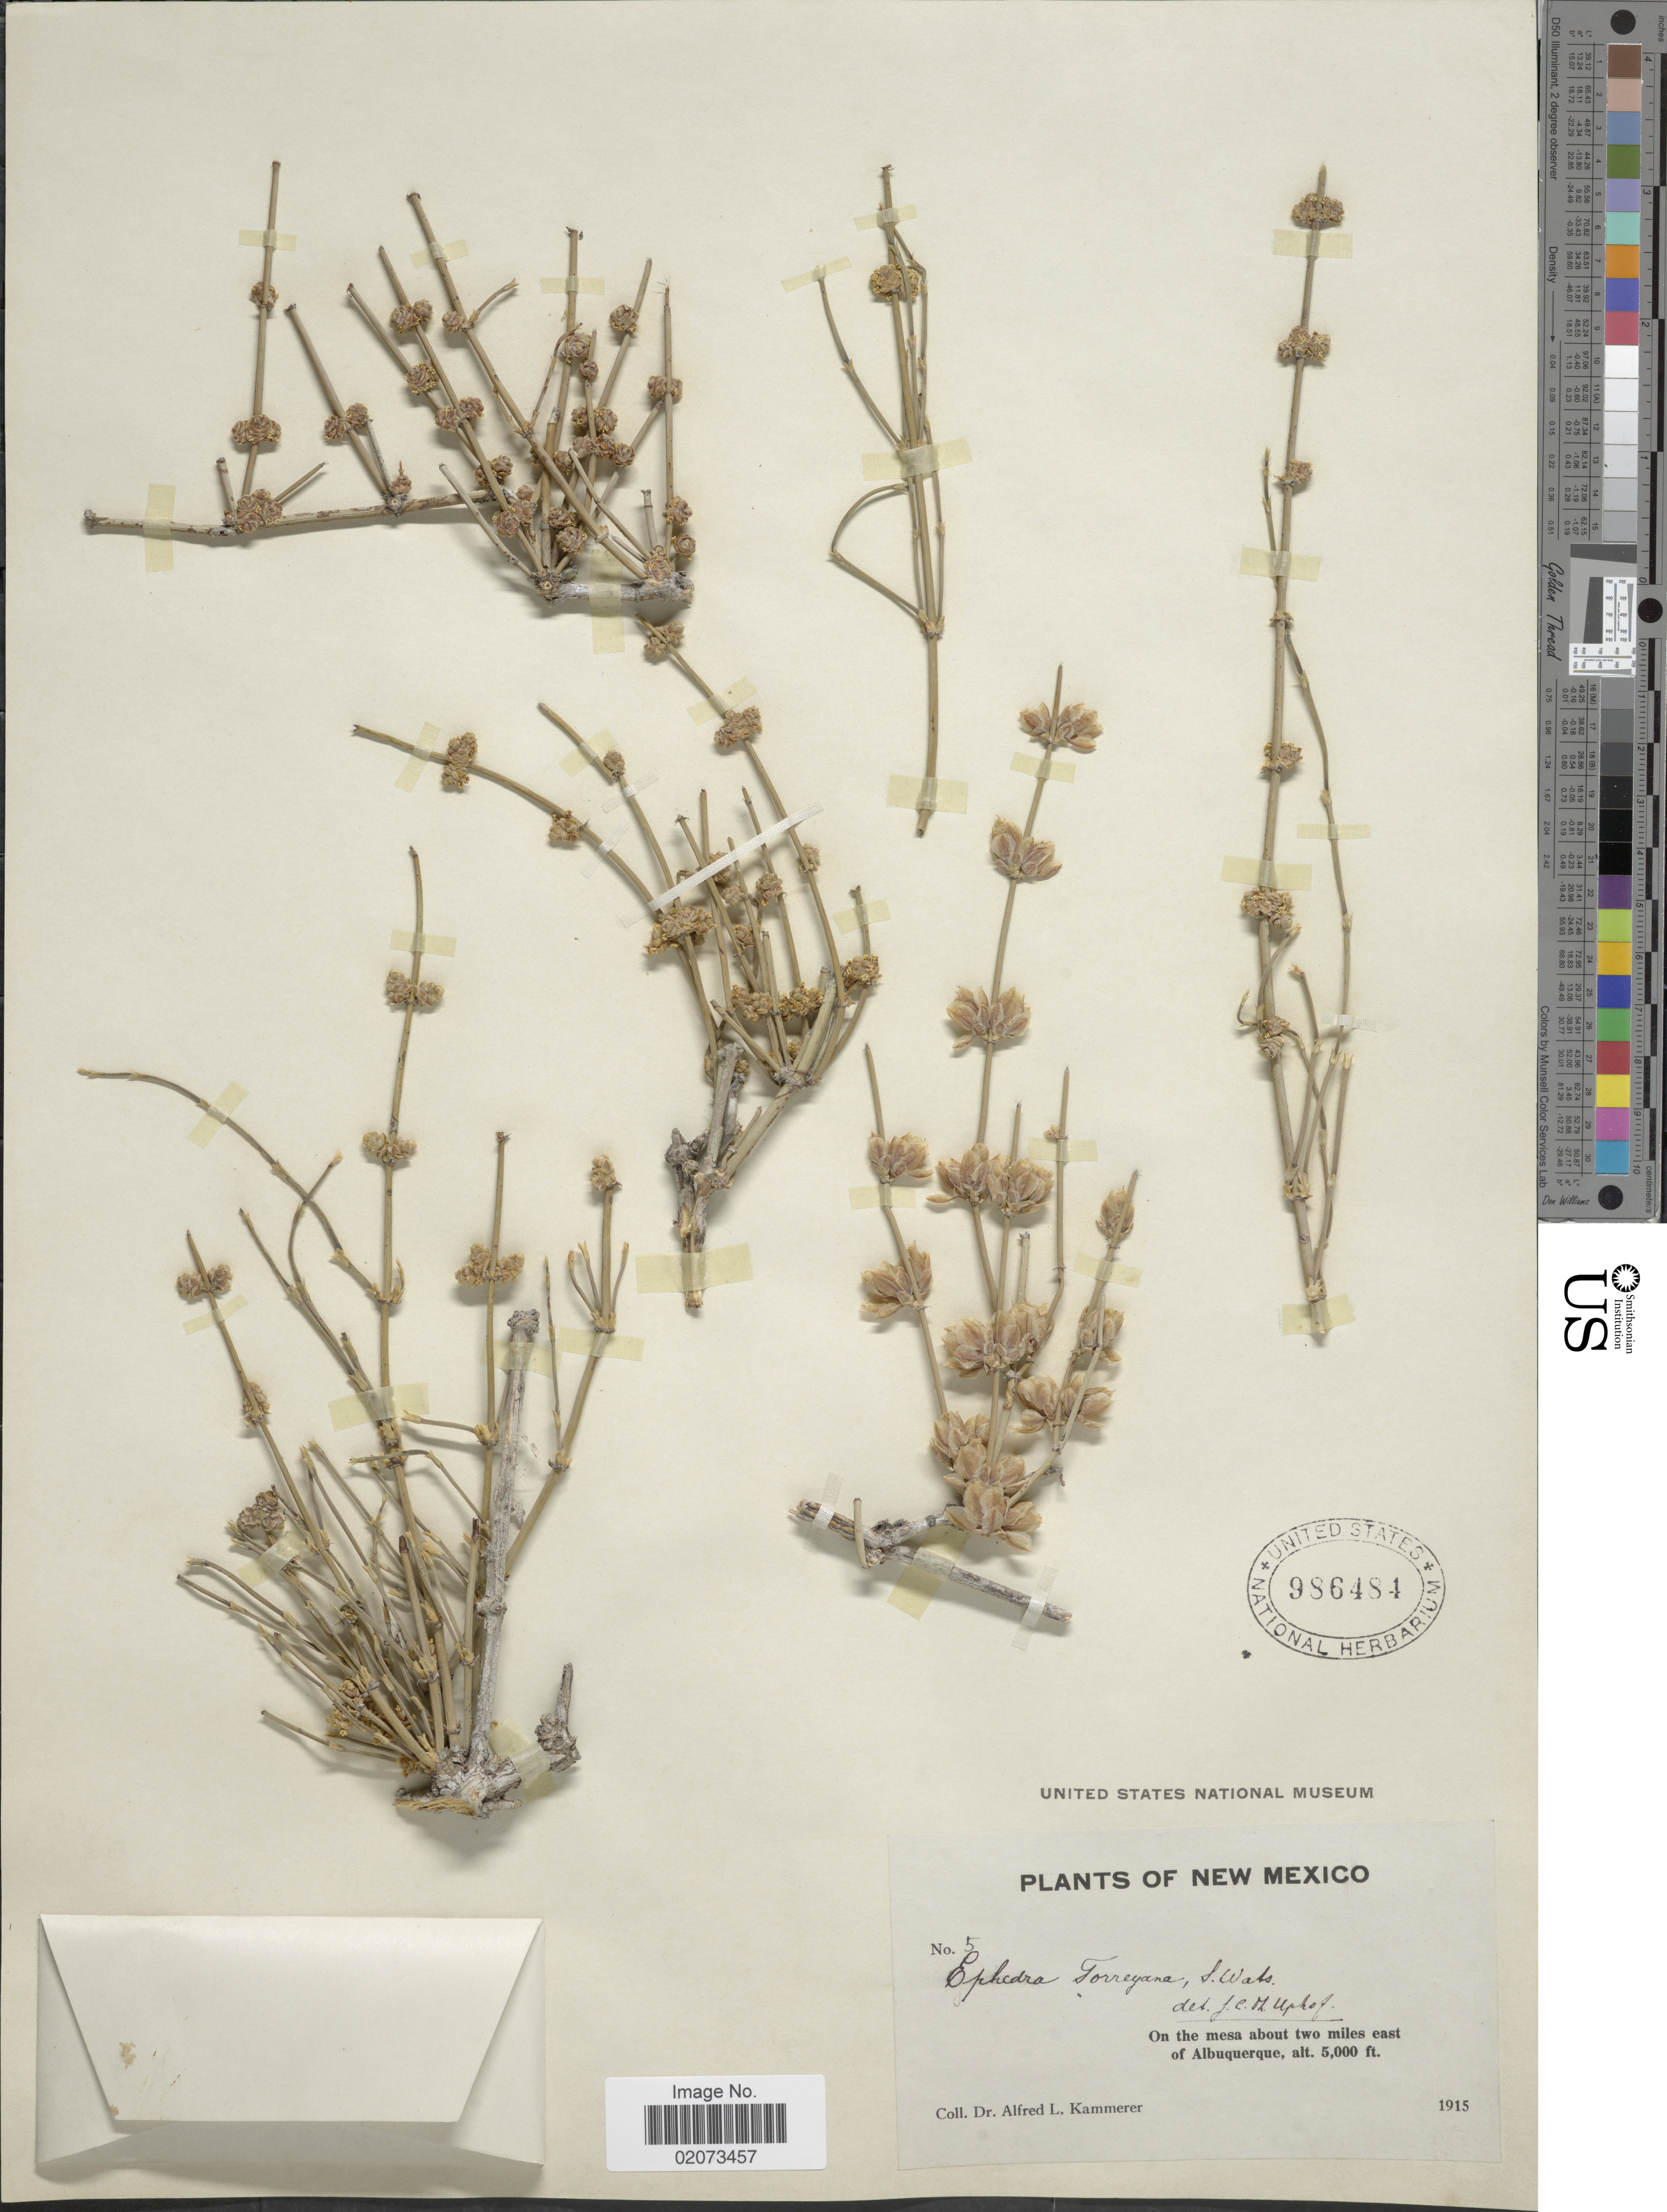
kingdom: Plantae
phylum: Tracheophyta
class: Gnetopsida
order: Ephedrales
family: Ephedraceae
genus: Ephedra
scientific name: Ephedra torreyana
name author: S. Watson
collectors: A. Kammerer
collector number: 5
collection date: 1915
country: United States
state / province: New Mexico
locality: New Mexico. On the mesa about two miles east of Albuquerque.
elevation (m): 1524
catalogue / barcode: US 986484